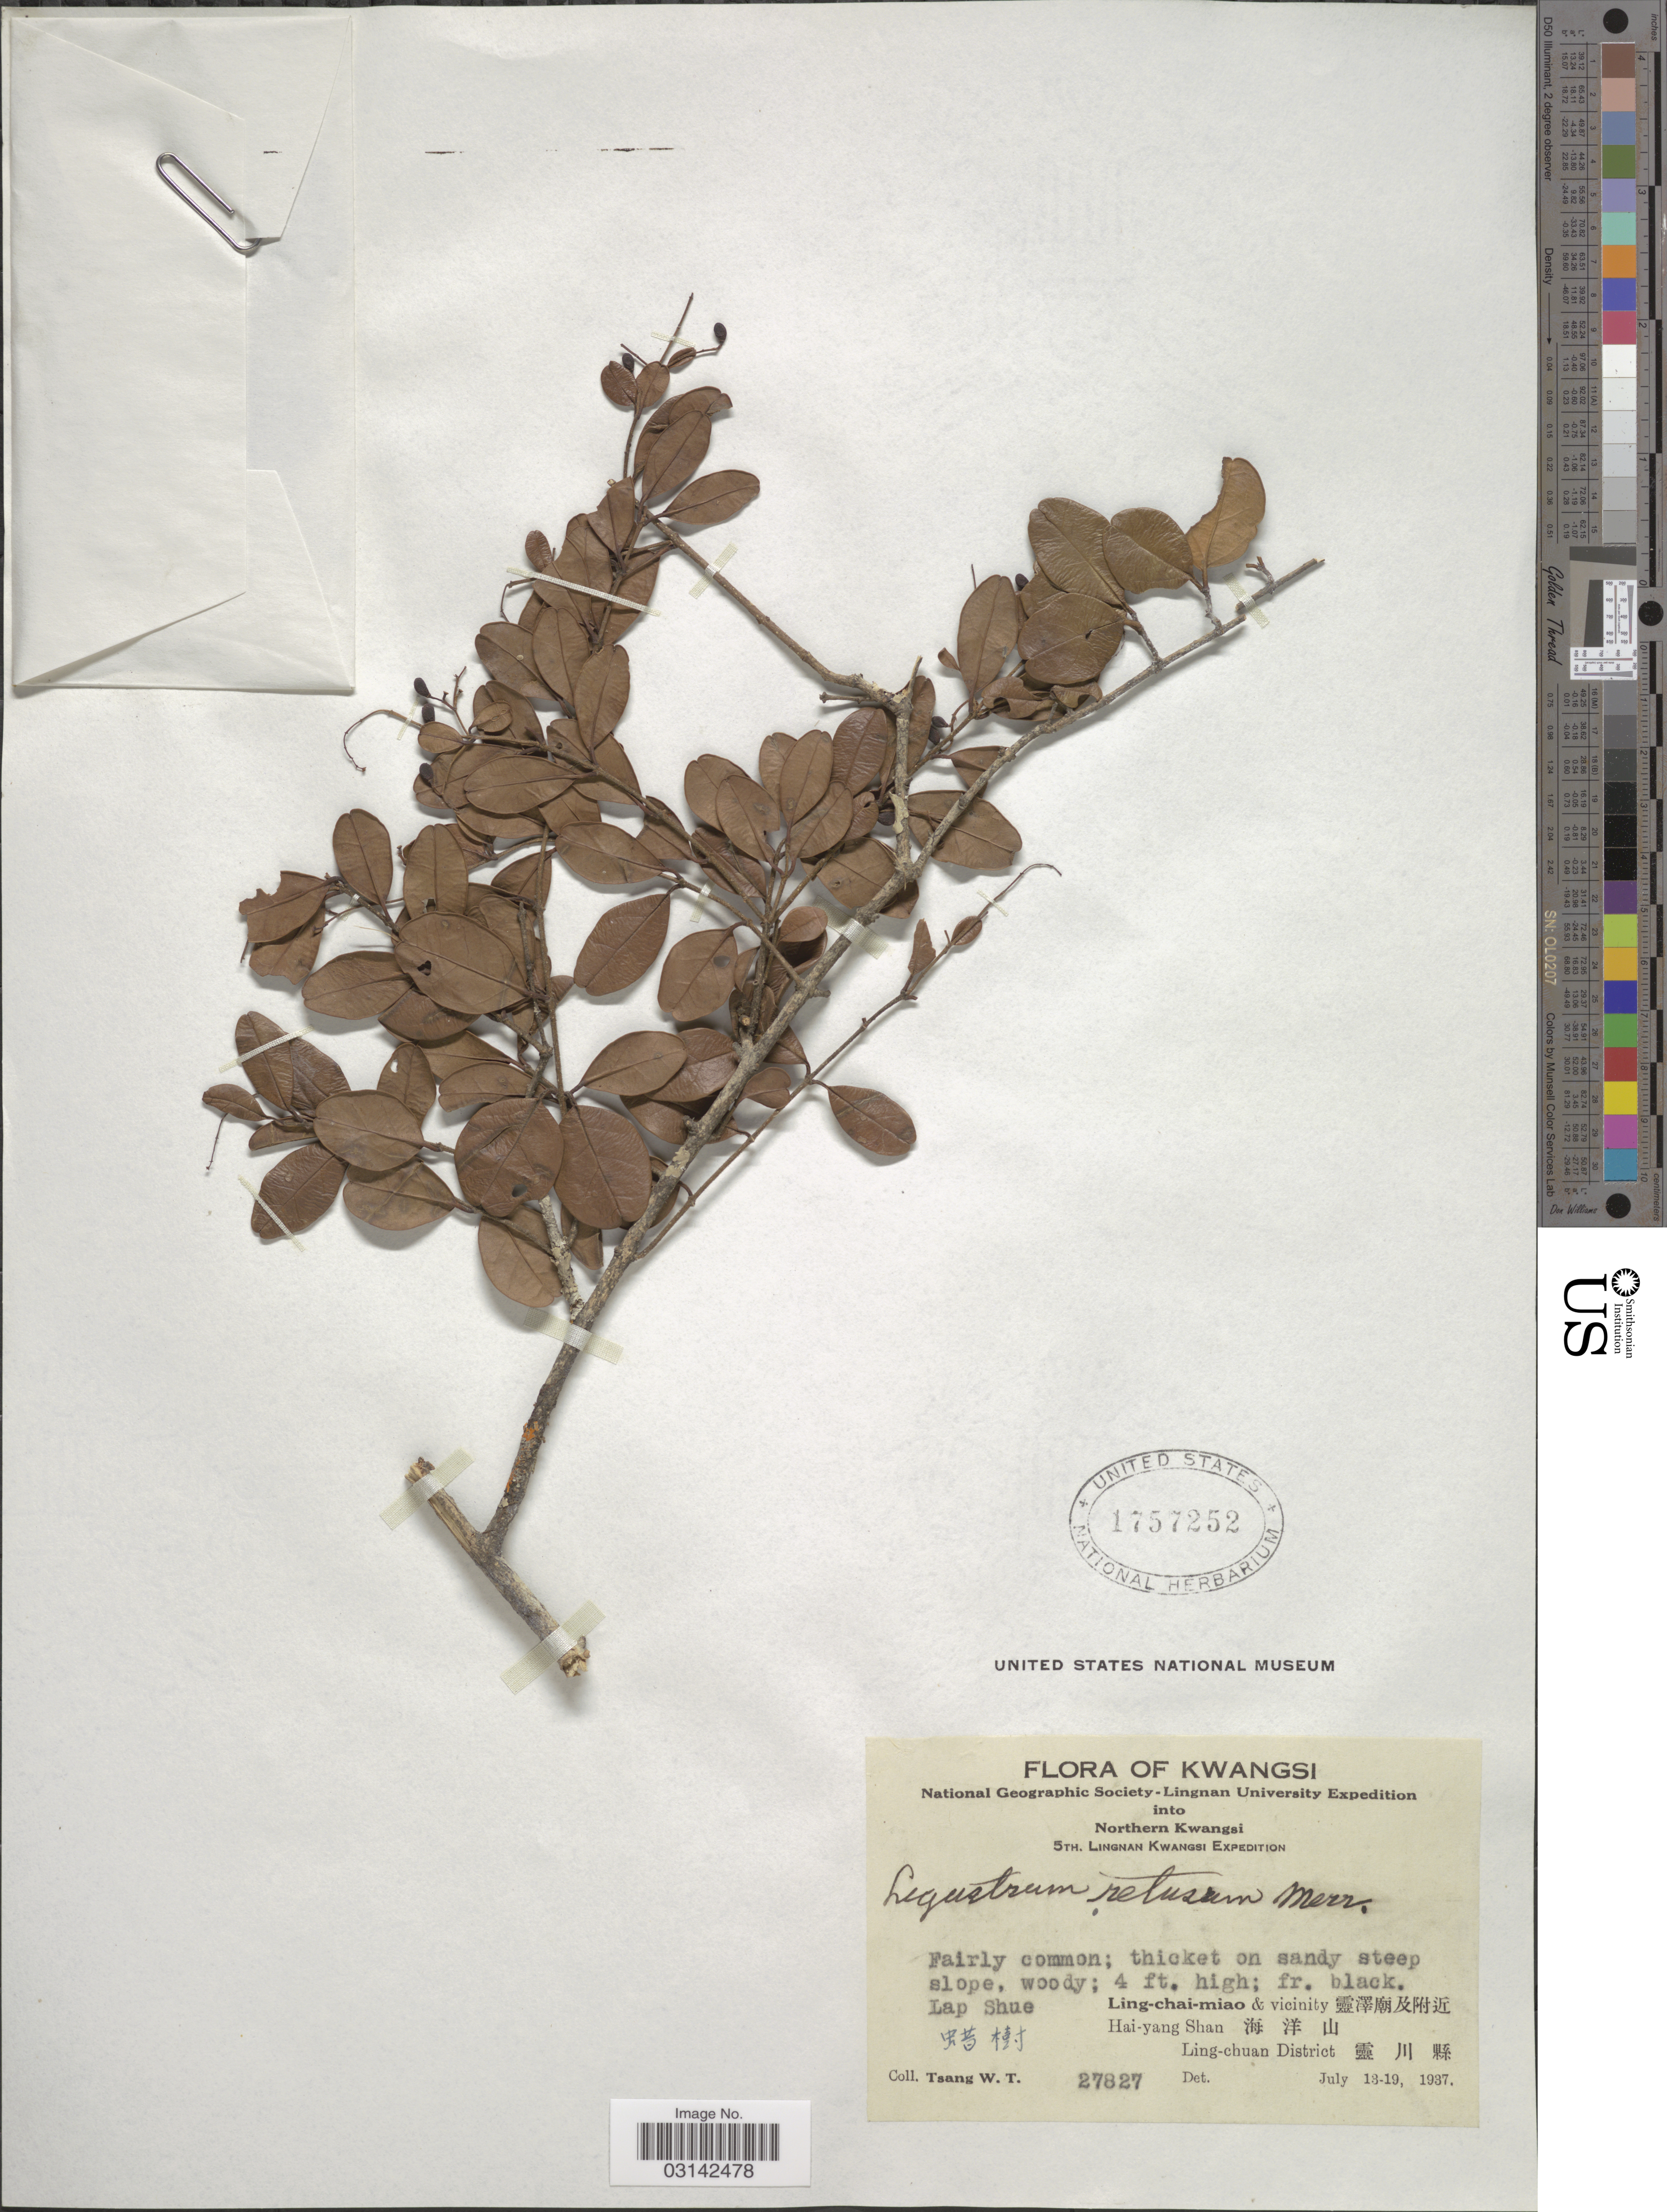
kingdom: Plantae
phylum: Tracheophyta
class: Magnoliopsida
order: Lamiales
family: Oleaceae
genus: Ligustrum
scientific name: Ligustrum retusum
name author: Merr.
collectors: W. T. Tsang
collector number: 27827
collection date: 1937-07-13/1937-07-19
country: China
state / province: Guangxi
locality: Kwangsi, Northern Kwangsi, Lap Shue, Ling-chai-miao & vicinity, Hai-yang Shan, Ling-chuan District.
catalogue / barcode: US 1757252